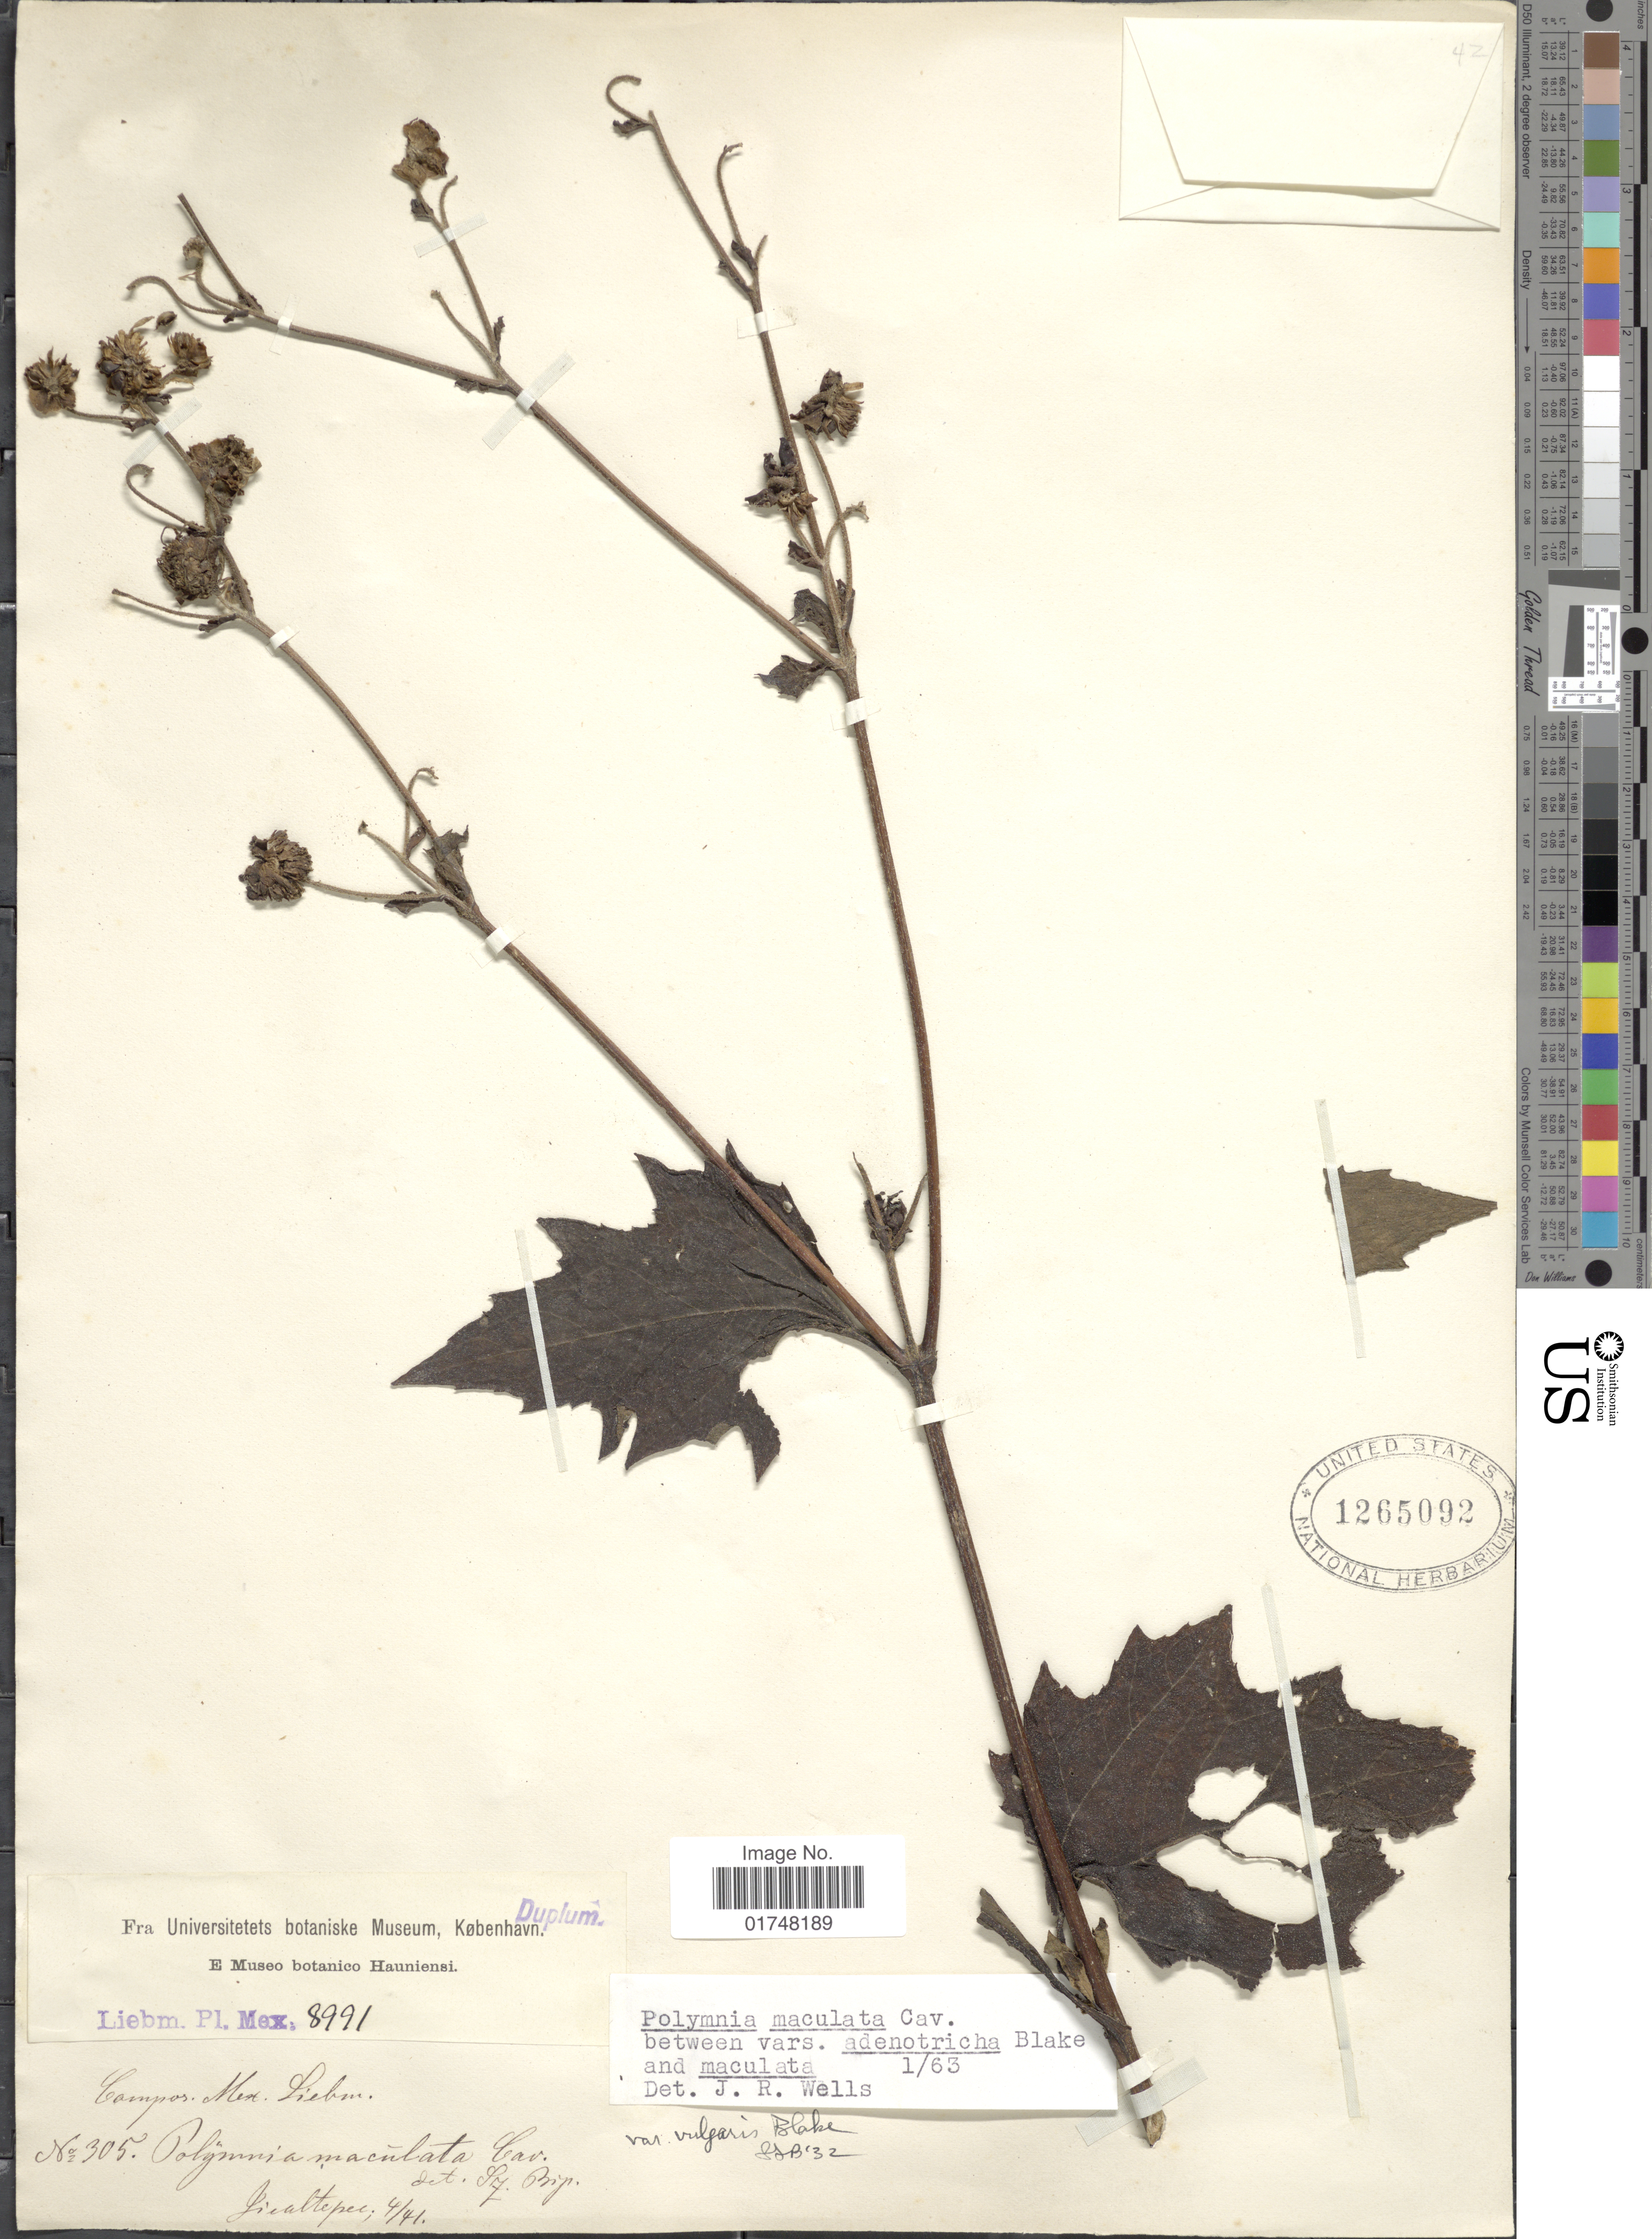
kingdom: Plantae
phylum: Tracheophyta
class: Magnoliopsida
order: Asterales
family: Asteraceae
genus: Smallanthus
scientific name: Smallanthus maculatus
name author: (Cav.) H. Rob.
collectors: Liebmann, --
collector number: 305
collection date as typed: Transcribed d/m/y: /4/41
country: Mexico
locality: Jicaltepec.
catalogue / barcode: US 1265092